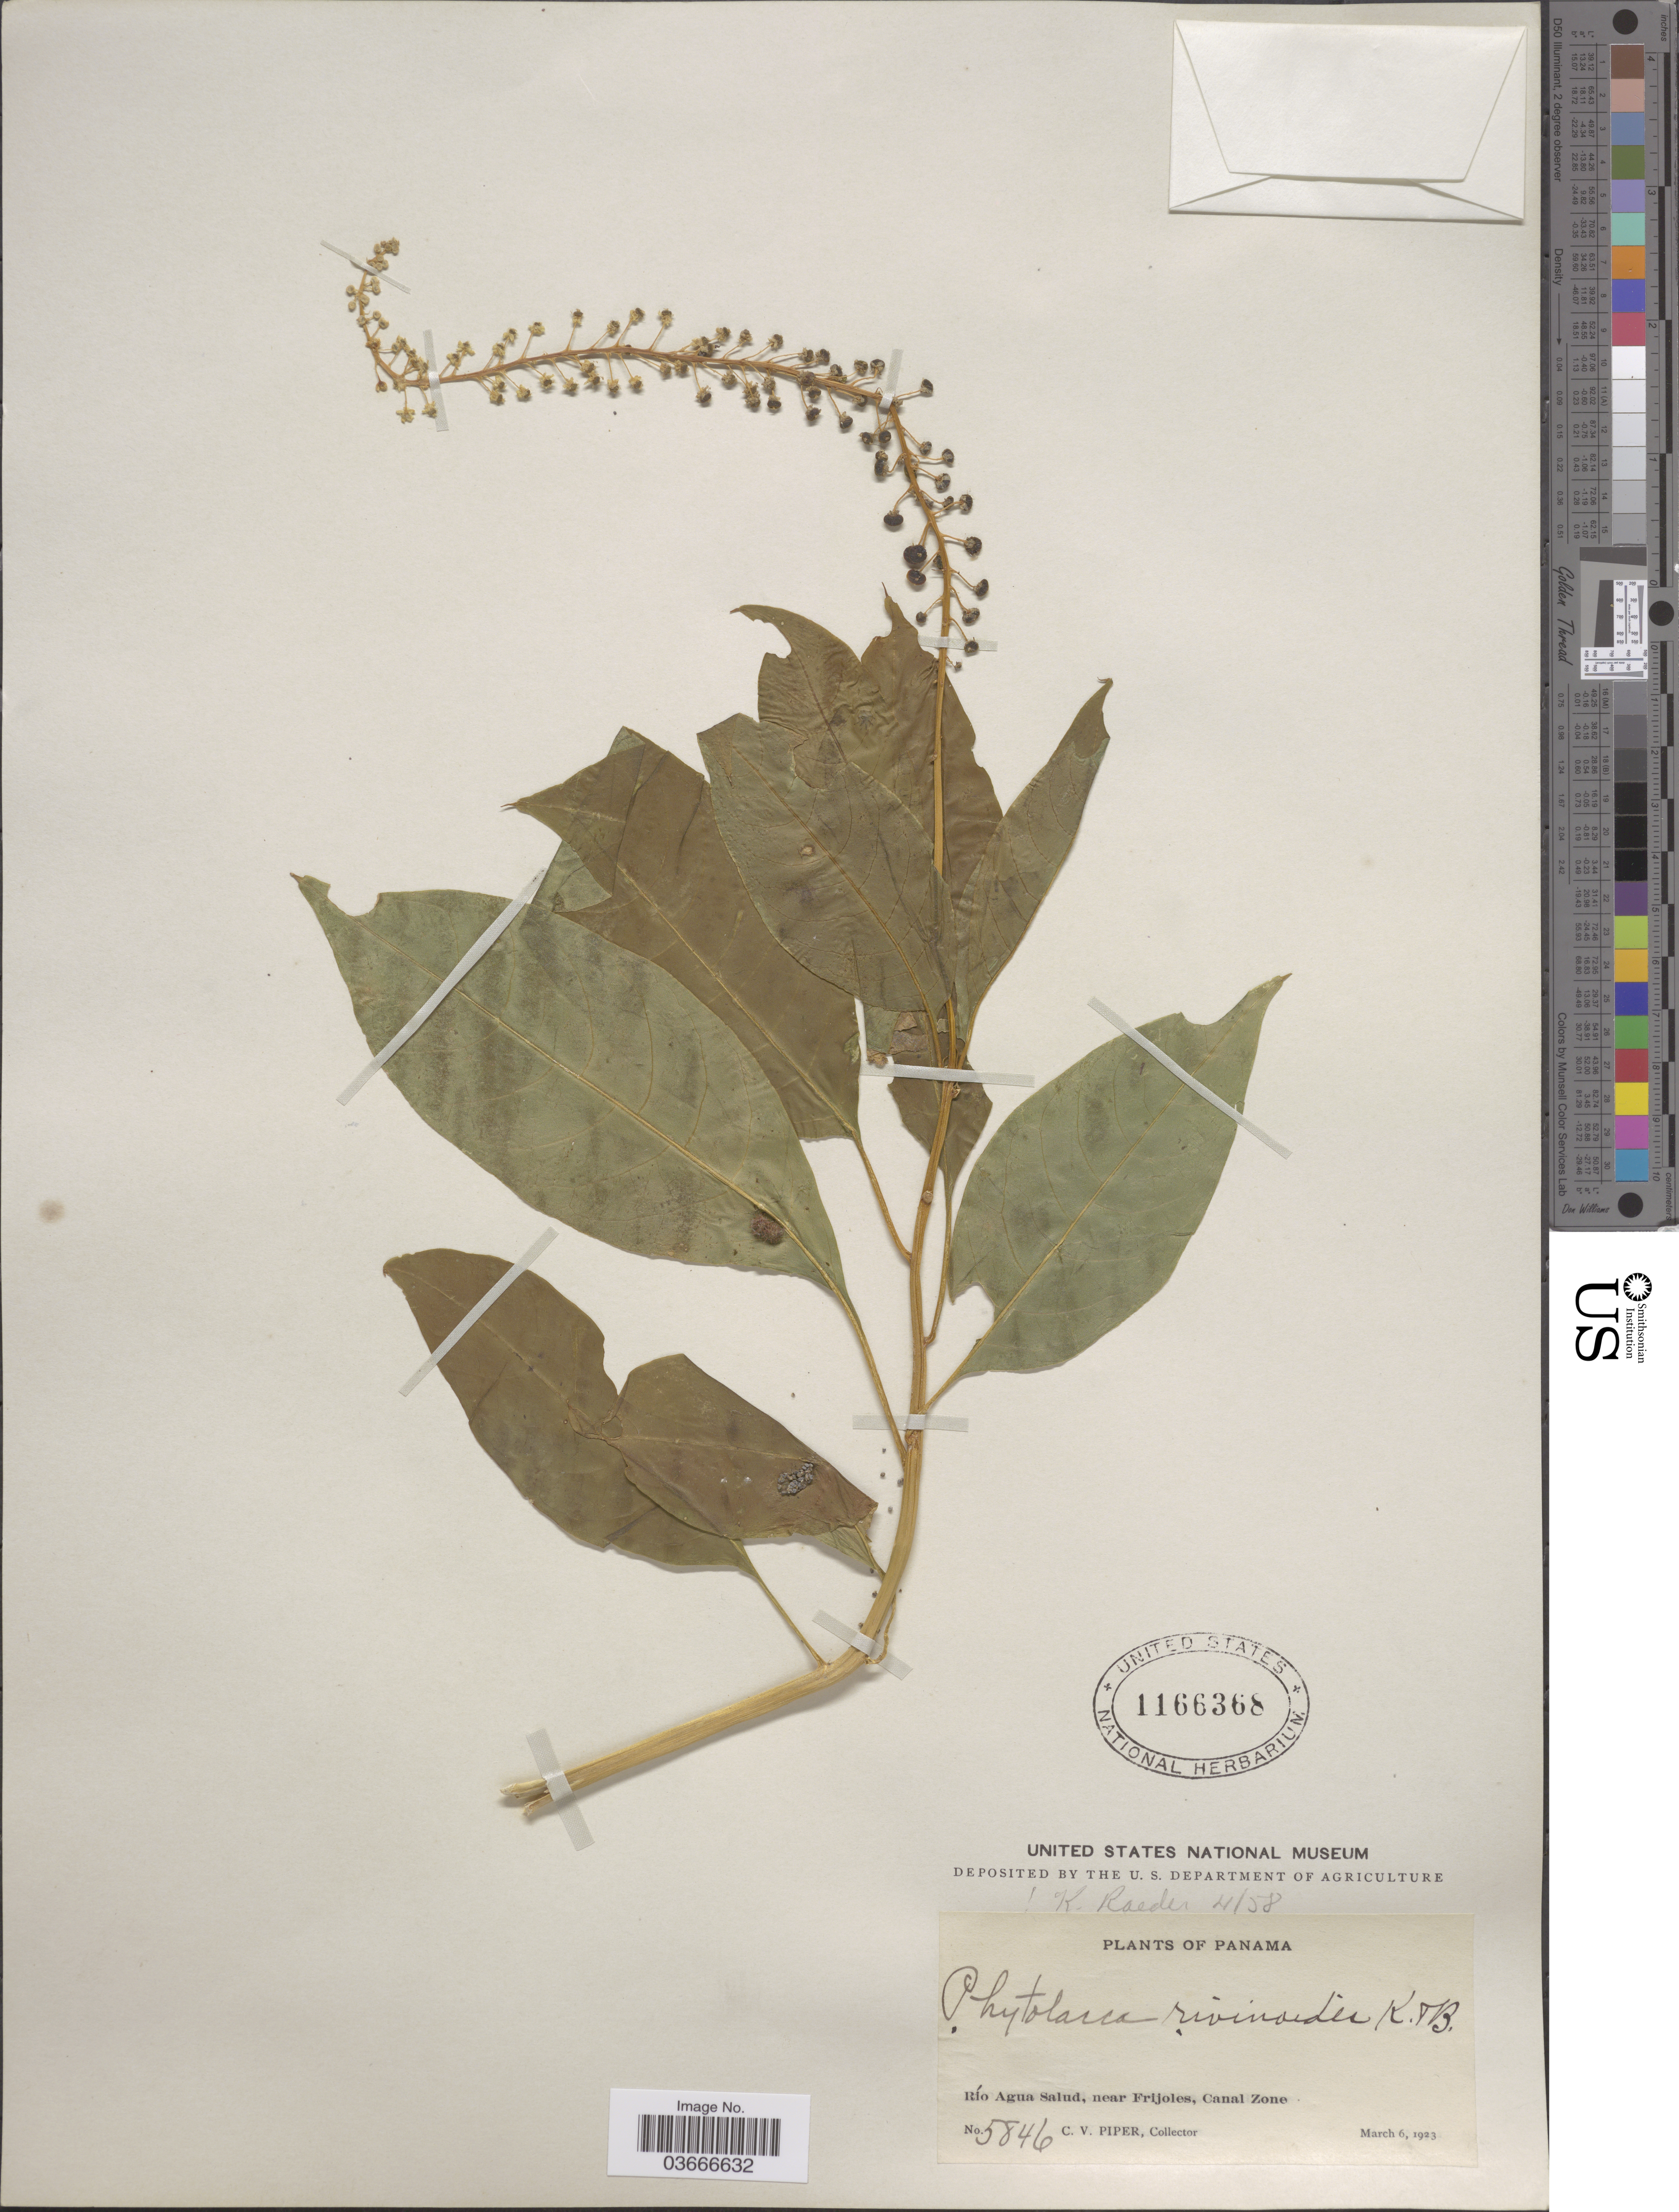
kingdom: Plantae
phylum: Tracheophyta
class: Magnoliopsida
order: Caryophyllales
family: Phytolaccaceae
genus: Phytolacca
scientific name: Phytolacca rivinoides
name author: Kunth & C.D. Bouché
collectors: C. V. Piper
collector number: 5846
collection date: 1923-03-06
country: Panama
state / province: Colón / Panamá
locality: Río Agua Salud, near Frijoles, Canal Zone.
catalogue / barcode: US 1166368